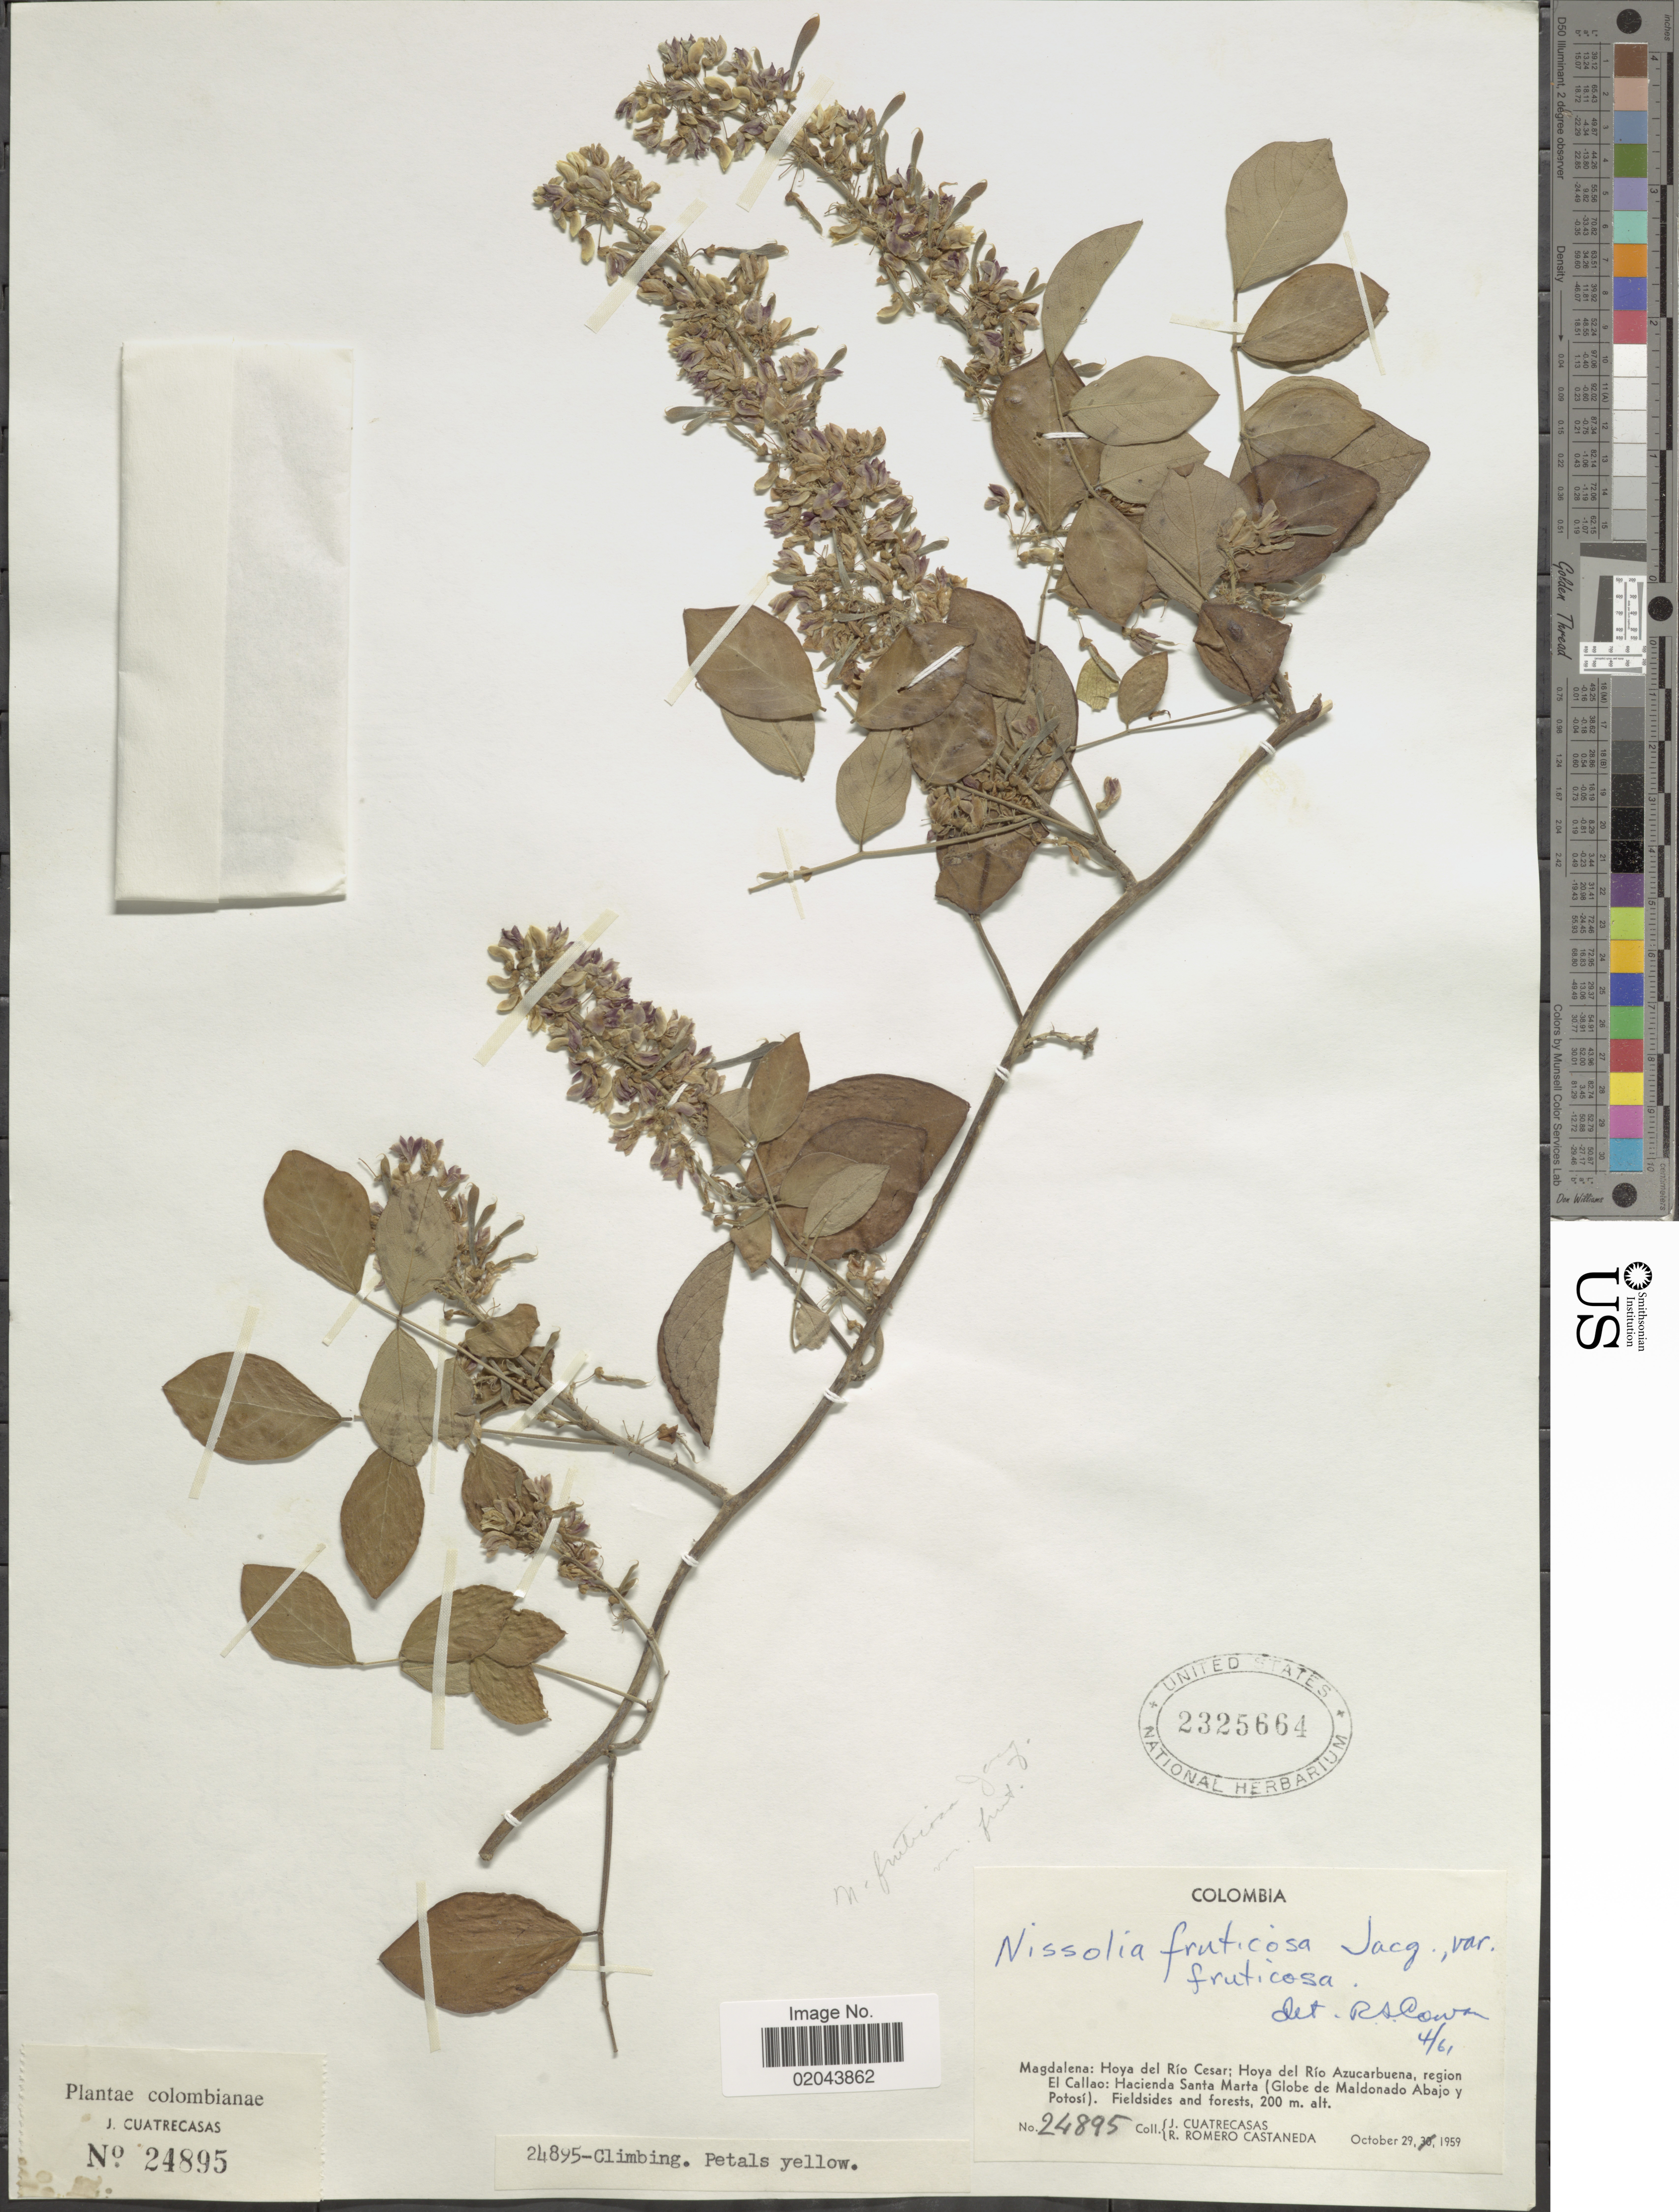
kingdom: Plantae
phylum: Tracheophyta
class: Magnoliopsida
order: Fabales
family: Fabaceae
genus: Nissolia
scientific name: Nissolia fruticosa var. fruticosa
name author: Jacq.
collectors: J. Cuatrecasas & R. Romero Castañeda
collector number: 24895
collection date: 1959-10-29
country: Colombia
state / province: Magdalena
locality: Hoya del Rio Cesar; Hoya del Rio Azucarbuena, region El Callao: Hacienda Santa Marta (Globe de Maldonado Abajo y Potosi), Fieldsides and forests.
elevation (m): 200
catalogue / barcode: US 2325664